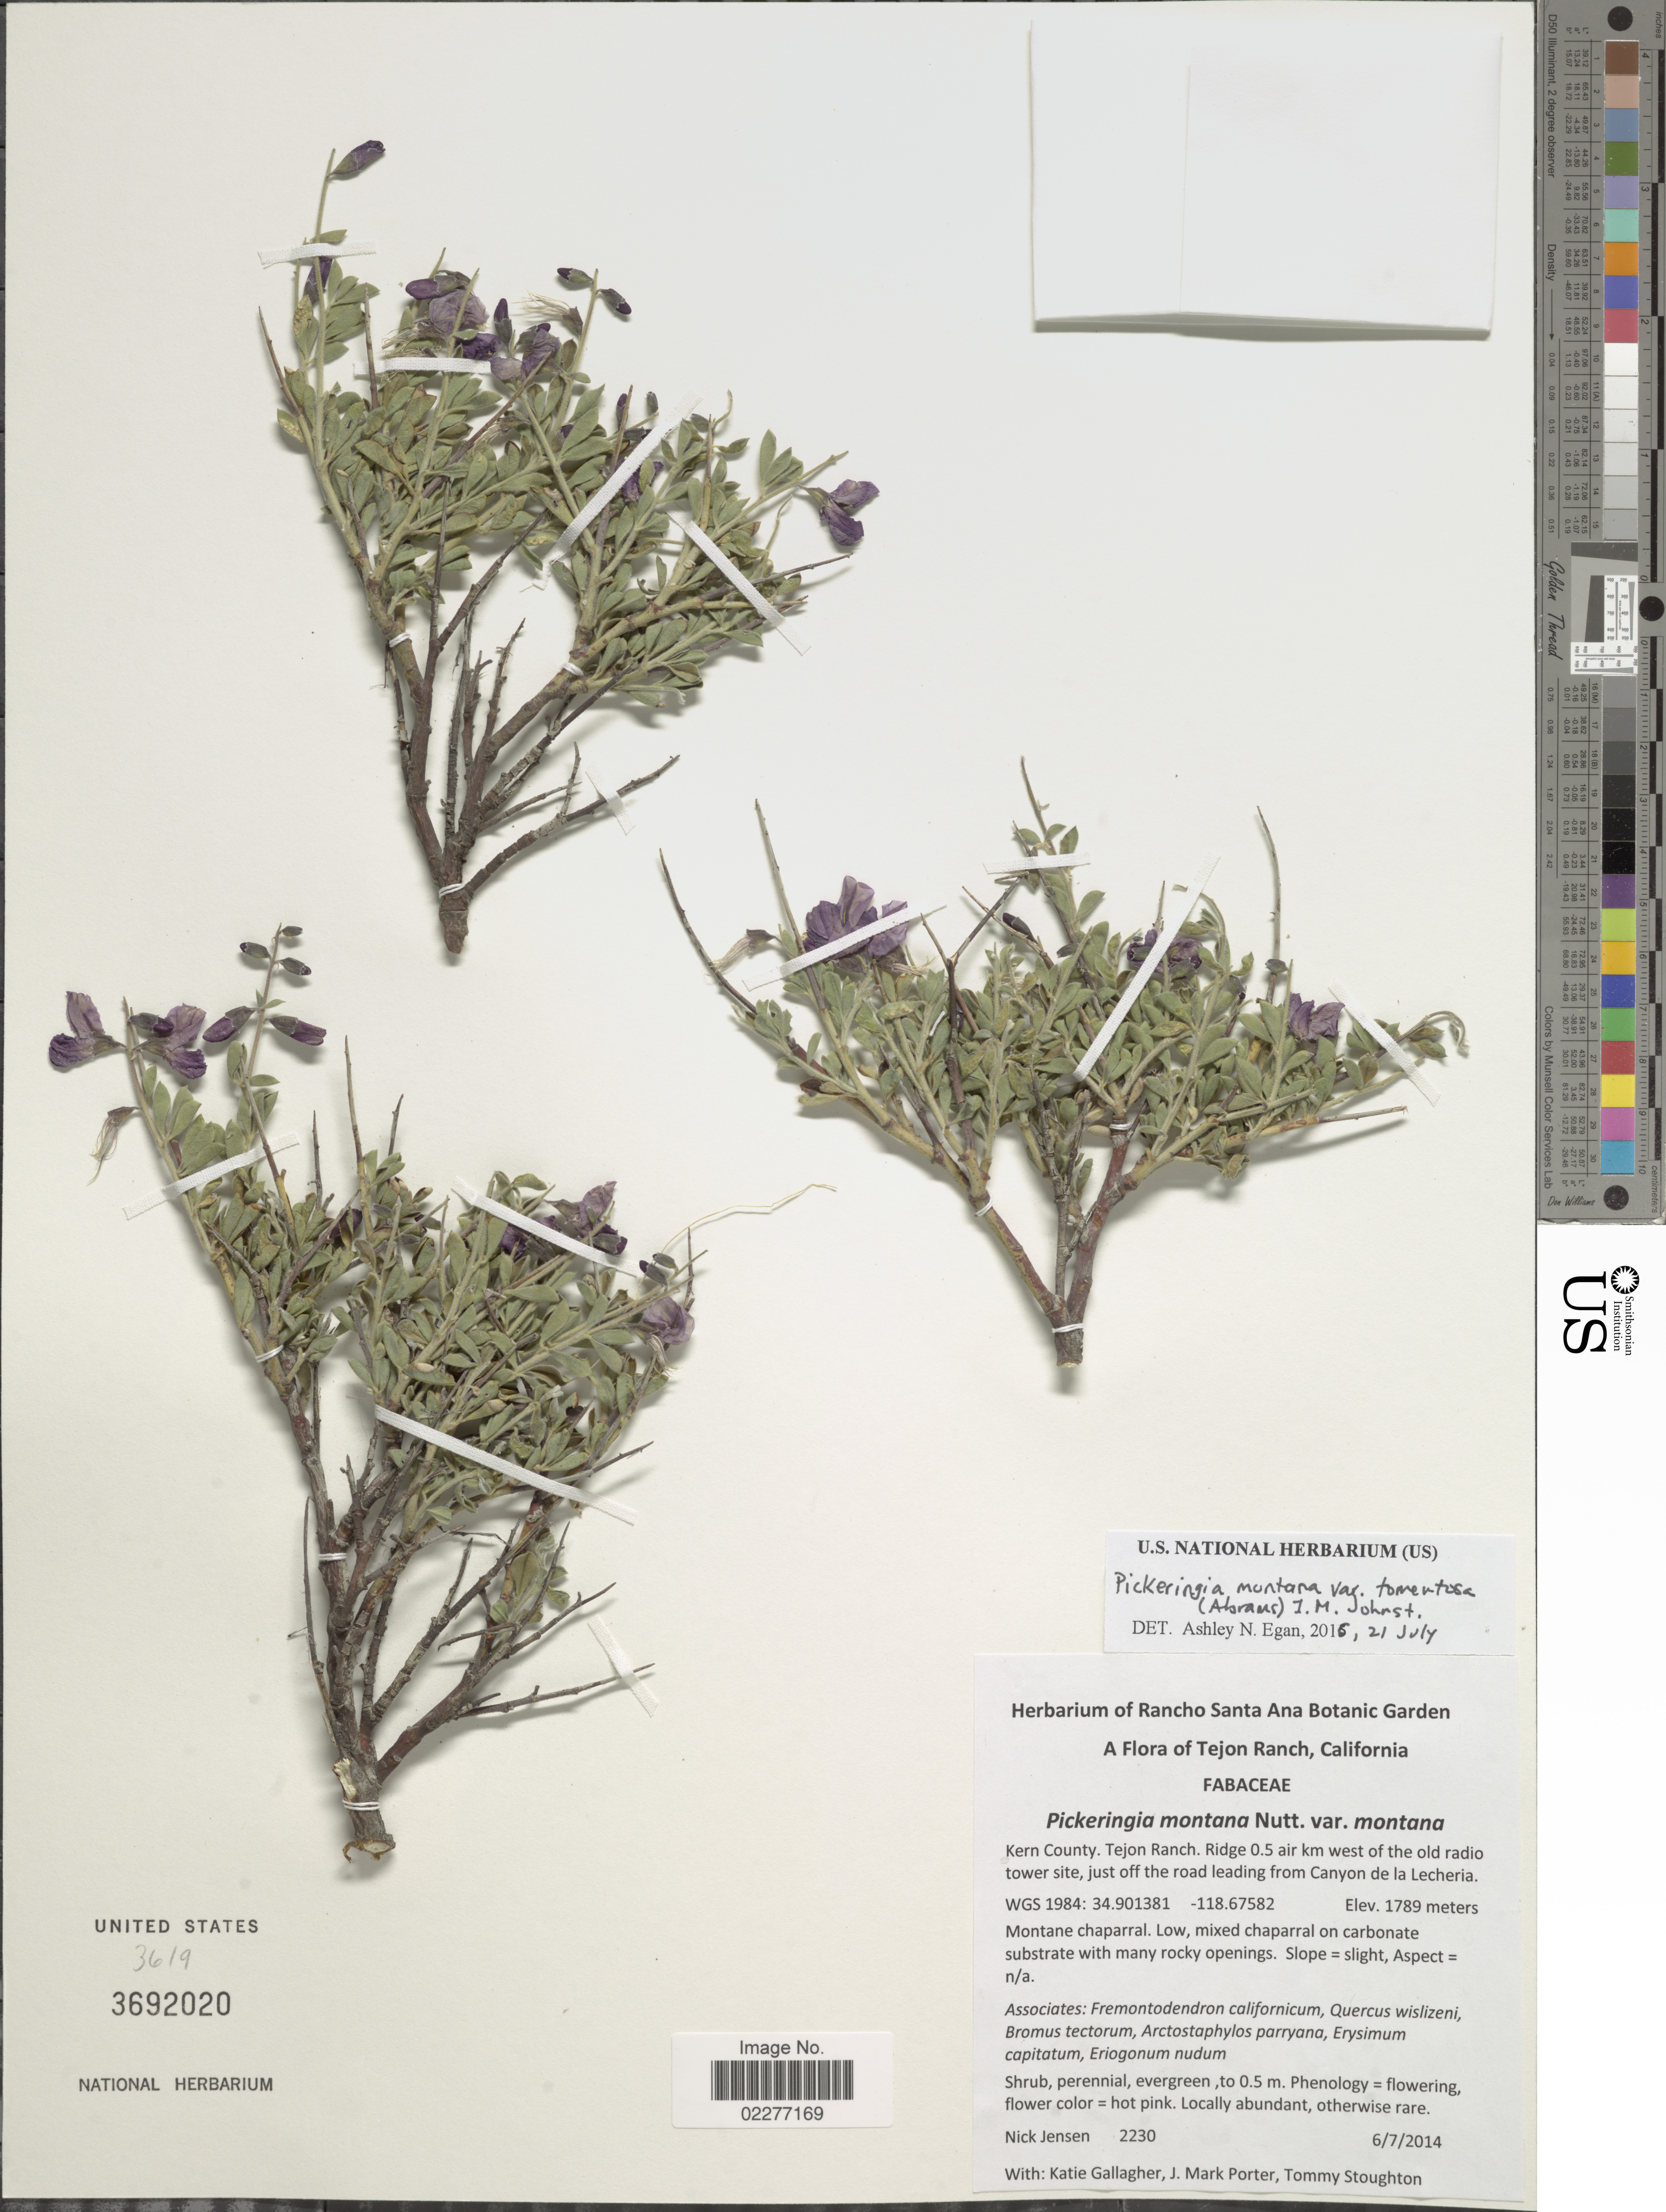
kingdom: Plantae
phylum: Tracheophyta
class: Magnoliopsida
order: Fabales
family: Fabaceae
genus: Pickeringia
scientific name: Pickeringia montana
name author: Nutt. ex Torr. & A. Gray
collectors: N. Jensen, K. Gallagher, J. M. Porter & T. Stoughton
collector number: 2230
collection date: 2014-06-07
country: United States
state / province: California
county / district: Kern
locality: Tejon Ranch, Kern County. Tejon Ranch. Ridge 0.5 air km west of the old radio tower site, just off the road leading from Canyon de la Lecheria. WGS1984:34.901381 -118.67582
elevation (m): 1789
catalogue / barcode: US 3692020